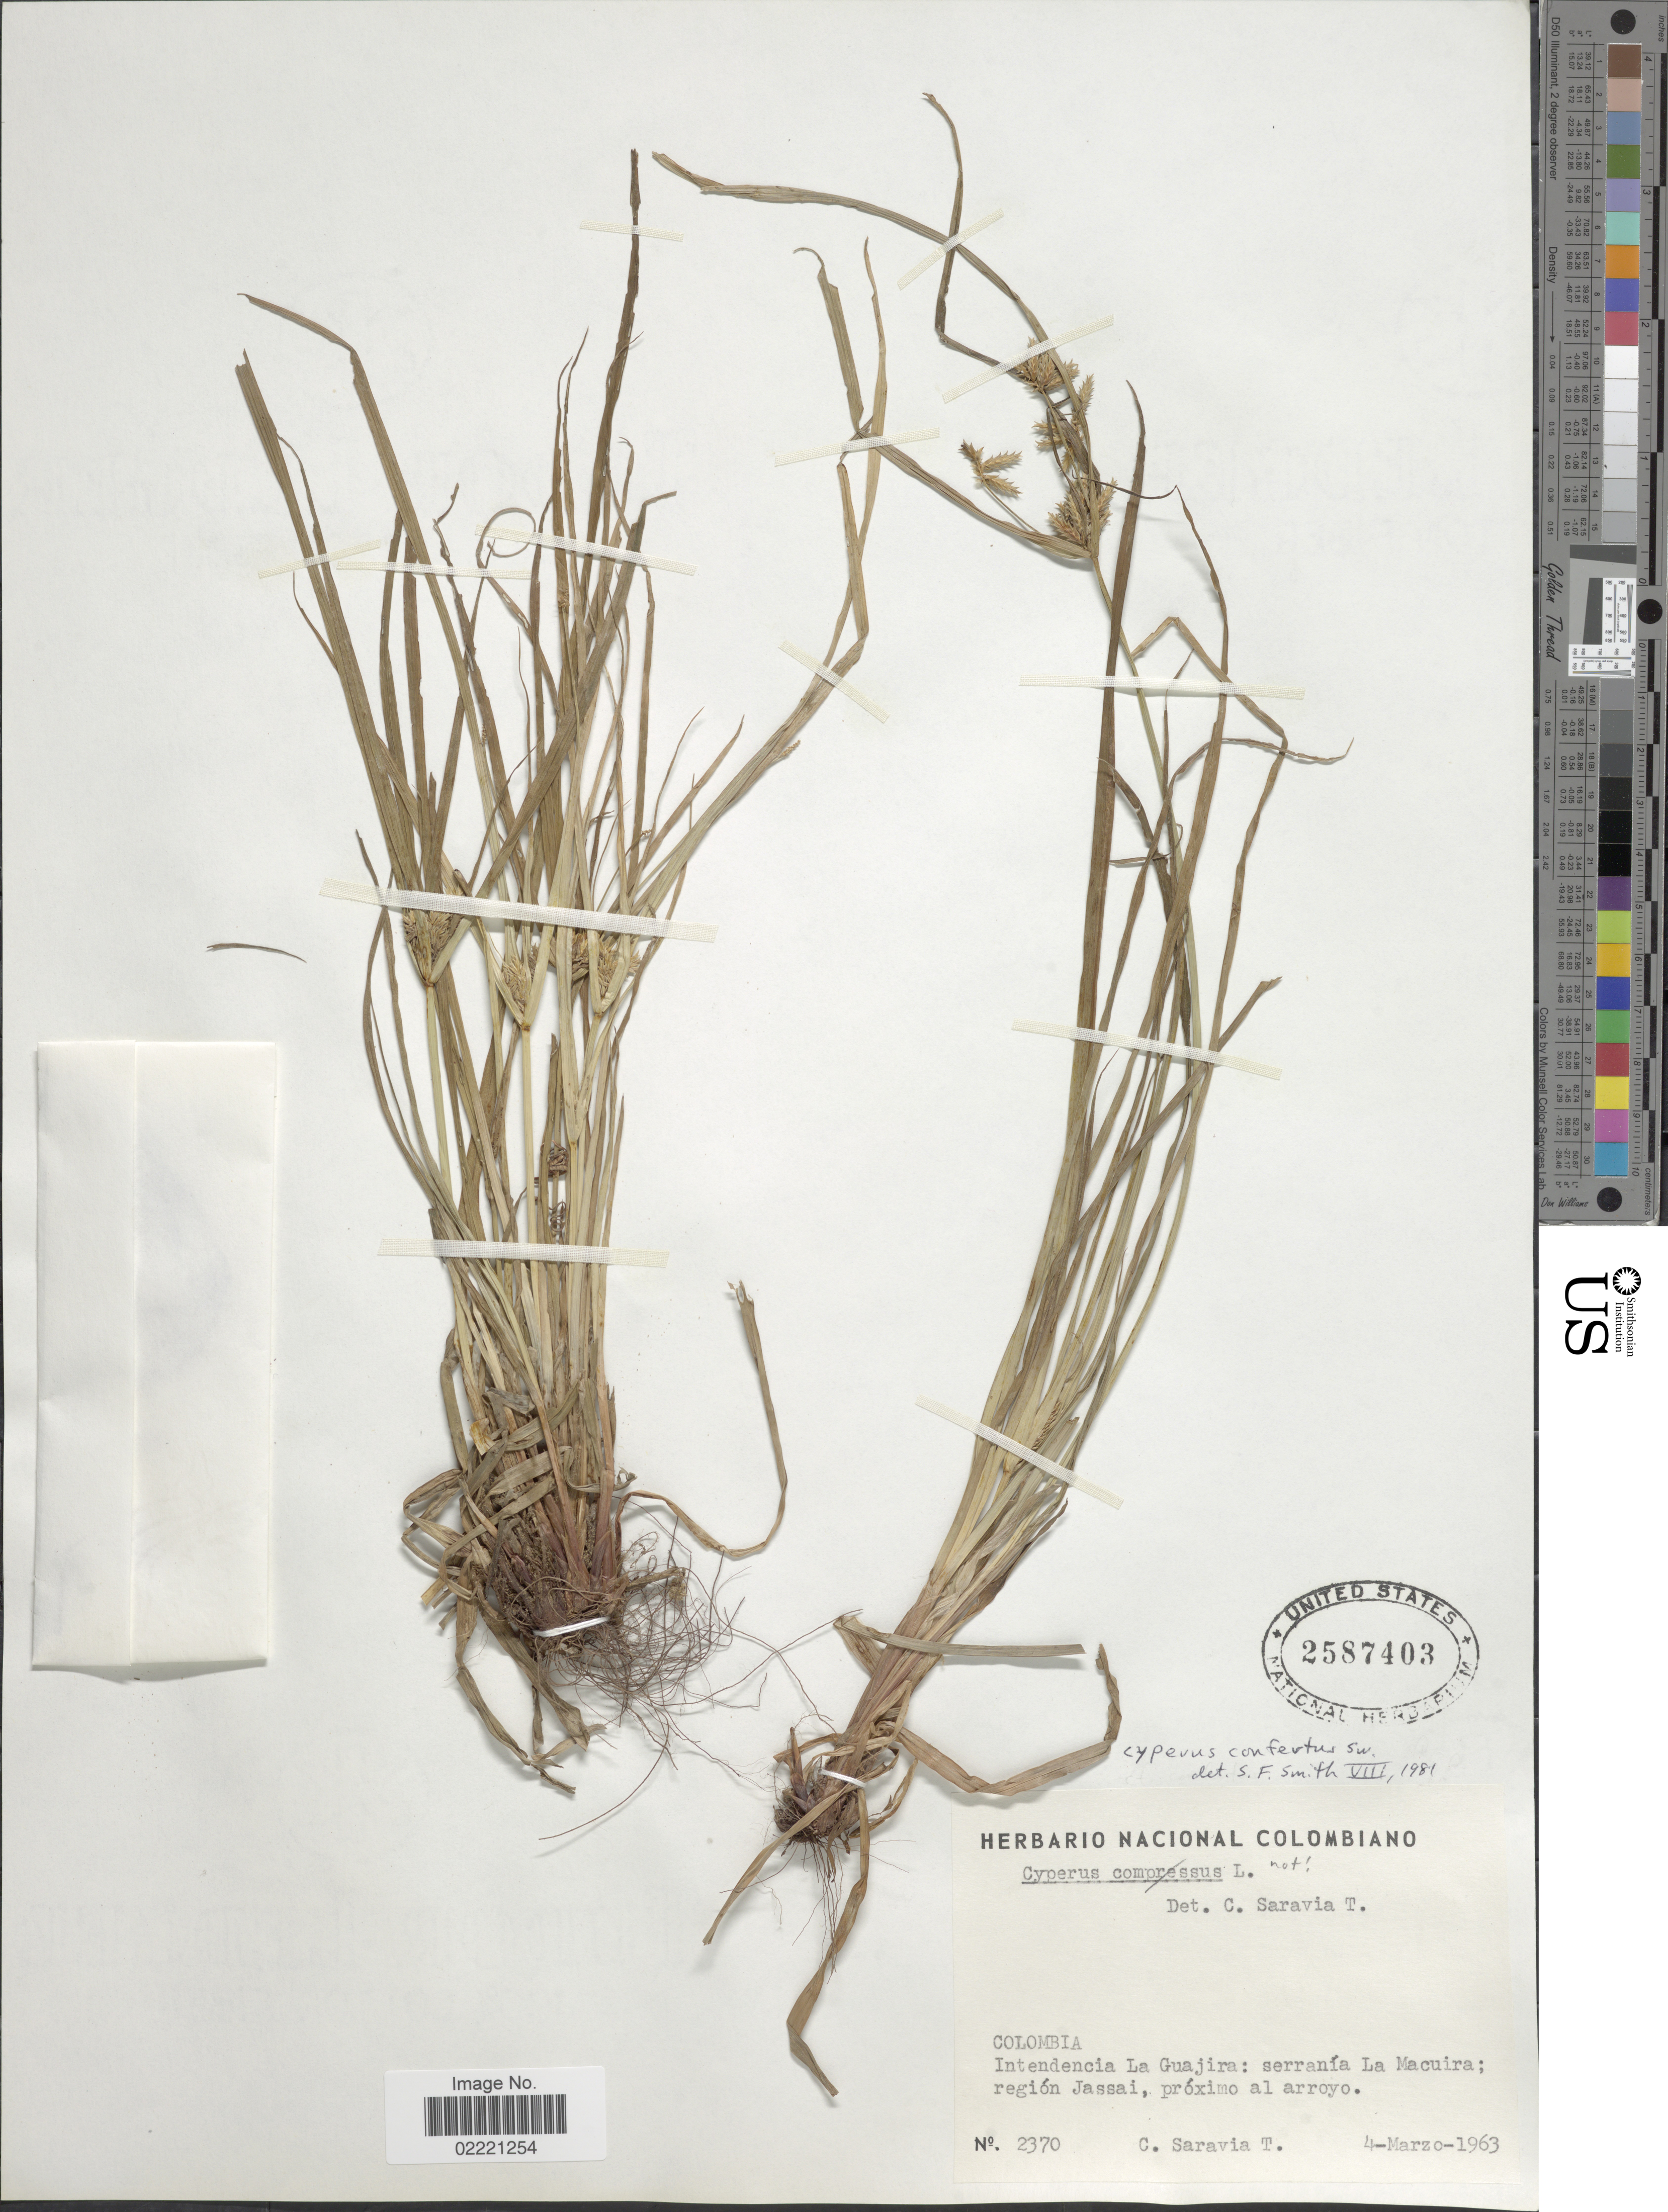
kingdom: Plantae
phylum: Tracheophyta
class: Liliopsida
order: Poales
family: Cyperaceae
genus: Cyperus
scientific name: Cyperus confertus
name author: Sw.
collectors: C. Saravia T.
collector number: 2370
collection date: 1963-03-04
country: Colombia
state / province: La Guajira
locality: Intendencia La Guajira: serrania La Macuira; region Jassai, proximo al arroyo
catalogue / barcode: US 2587403